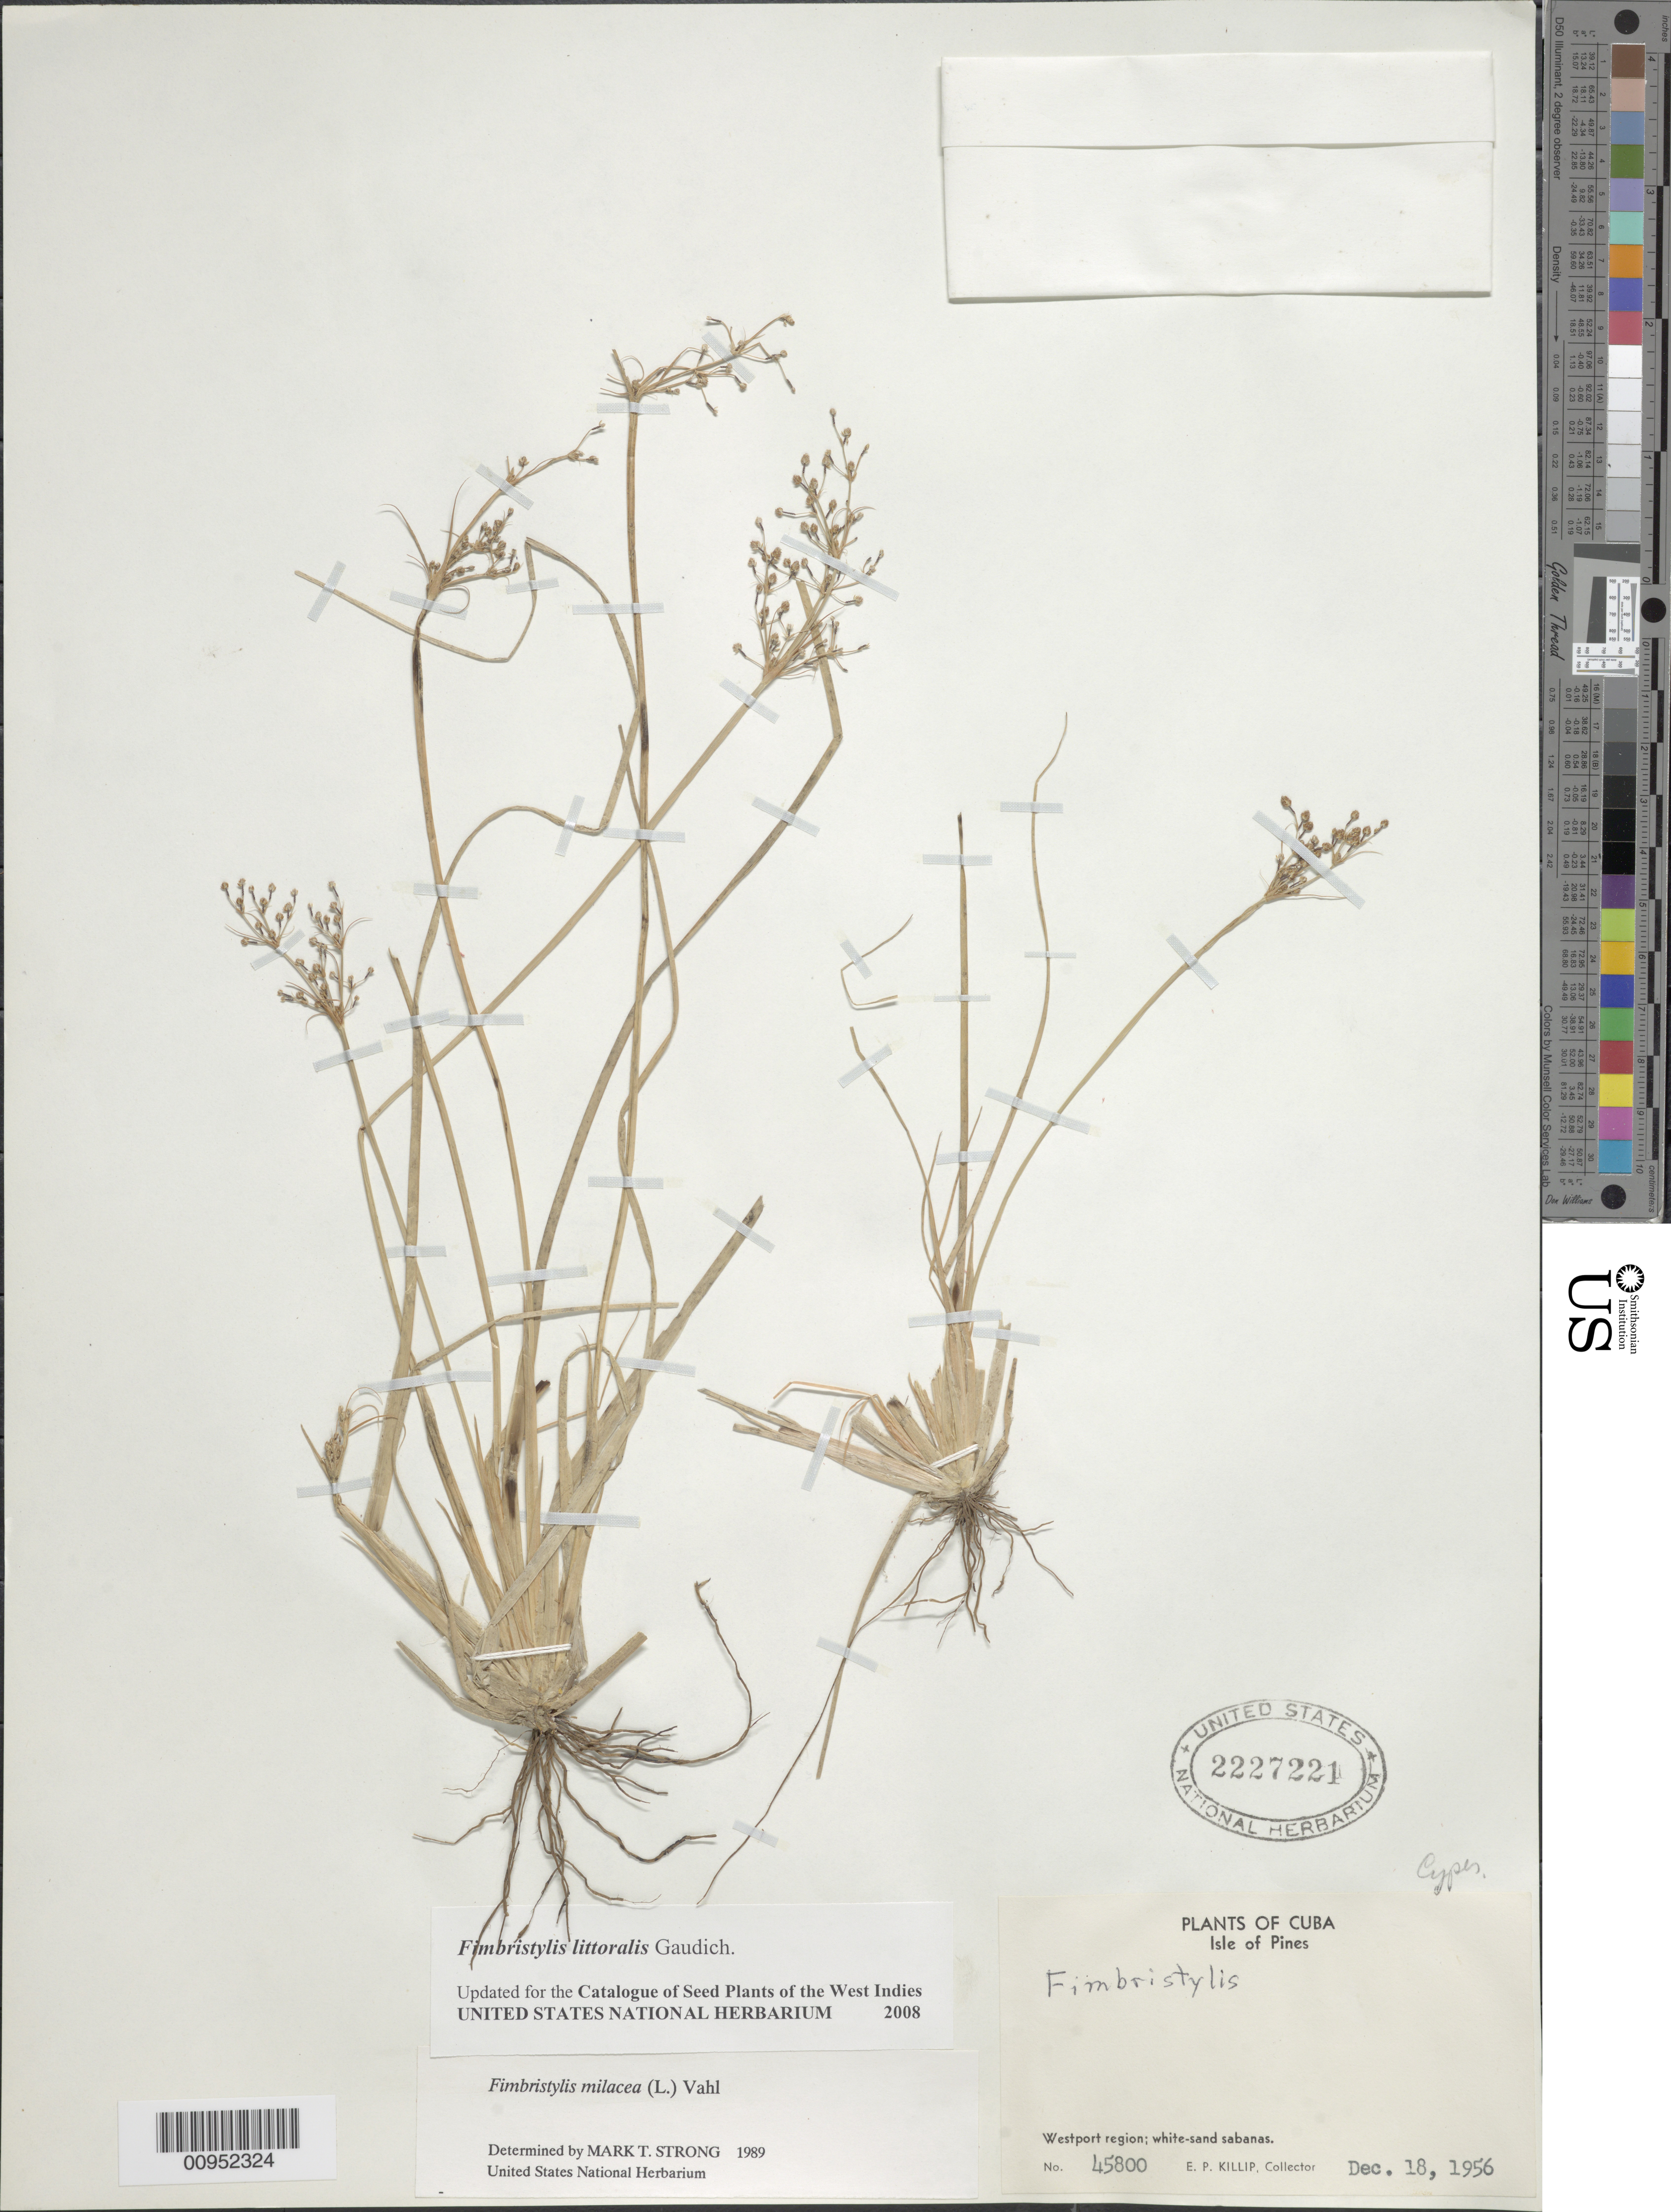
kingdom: Plantae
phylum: Tracheophyta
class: Liliopsida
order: Poales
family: Cyperaceae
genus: Fimbristylis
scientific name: Fimbristylis littoralis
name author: Gaudich.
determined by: Strong, M. T., (US), Smithsonian Institution - National Museum of Natural History (UNITED STATES)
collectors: E. P. Killip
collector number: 45800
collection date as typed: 18 Dec 1956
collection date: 1956-12-18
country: Cuba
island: Isla de la Juventud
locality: Wesport Region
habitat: White-sand sabanas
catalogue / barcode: US 2227221